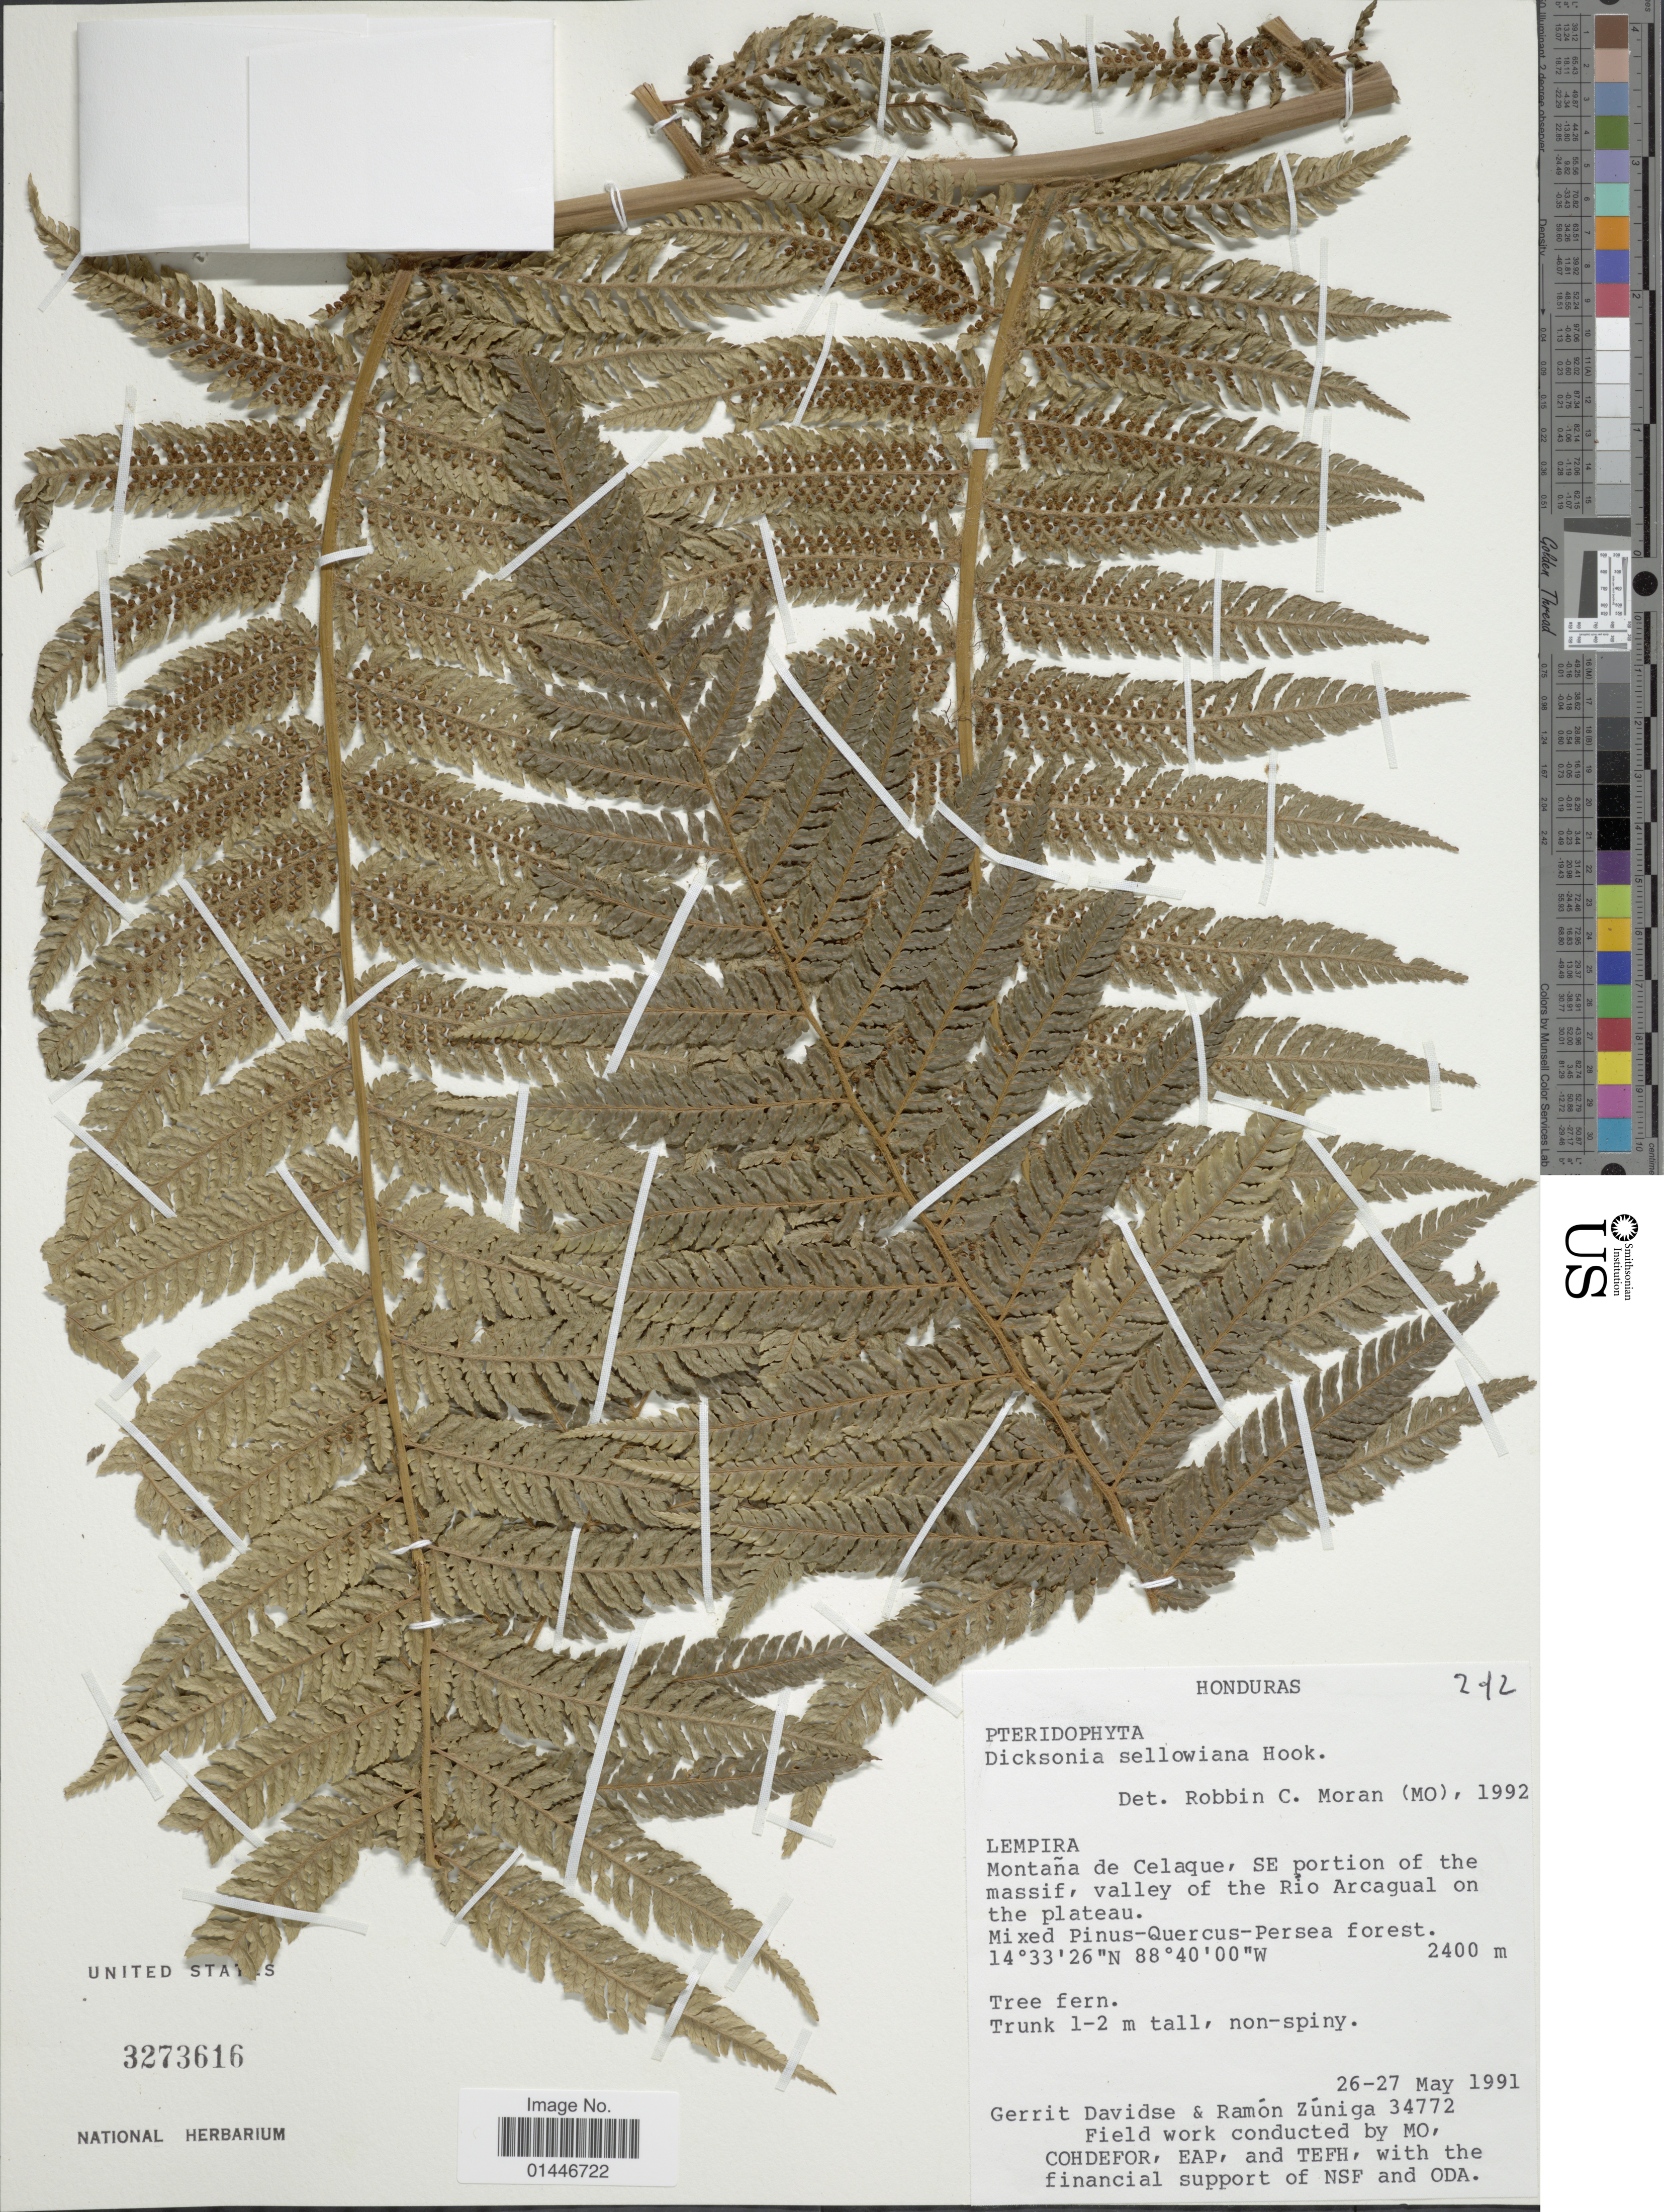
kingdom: Plantae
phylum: Tracheophyta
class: Polypodiopsida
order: Cyatheales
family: Dicksoniaceae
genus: Dicksonia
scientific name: Dicksonia karsteniana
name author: Klotzsch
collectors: G. Davidse & R. Zuniga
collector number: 34772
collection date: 1991-05-26/1991-05-27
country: Honduras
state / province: Lempira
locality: Montana de Celaque, SE portion of the massif, valley of the Rio Arcagual on the plateau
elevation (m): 2400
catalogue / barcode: US 3273616